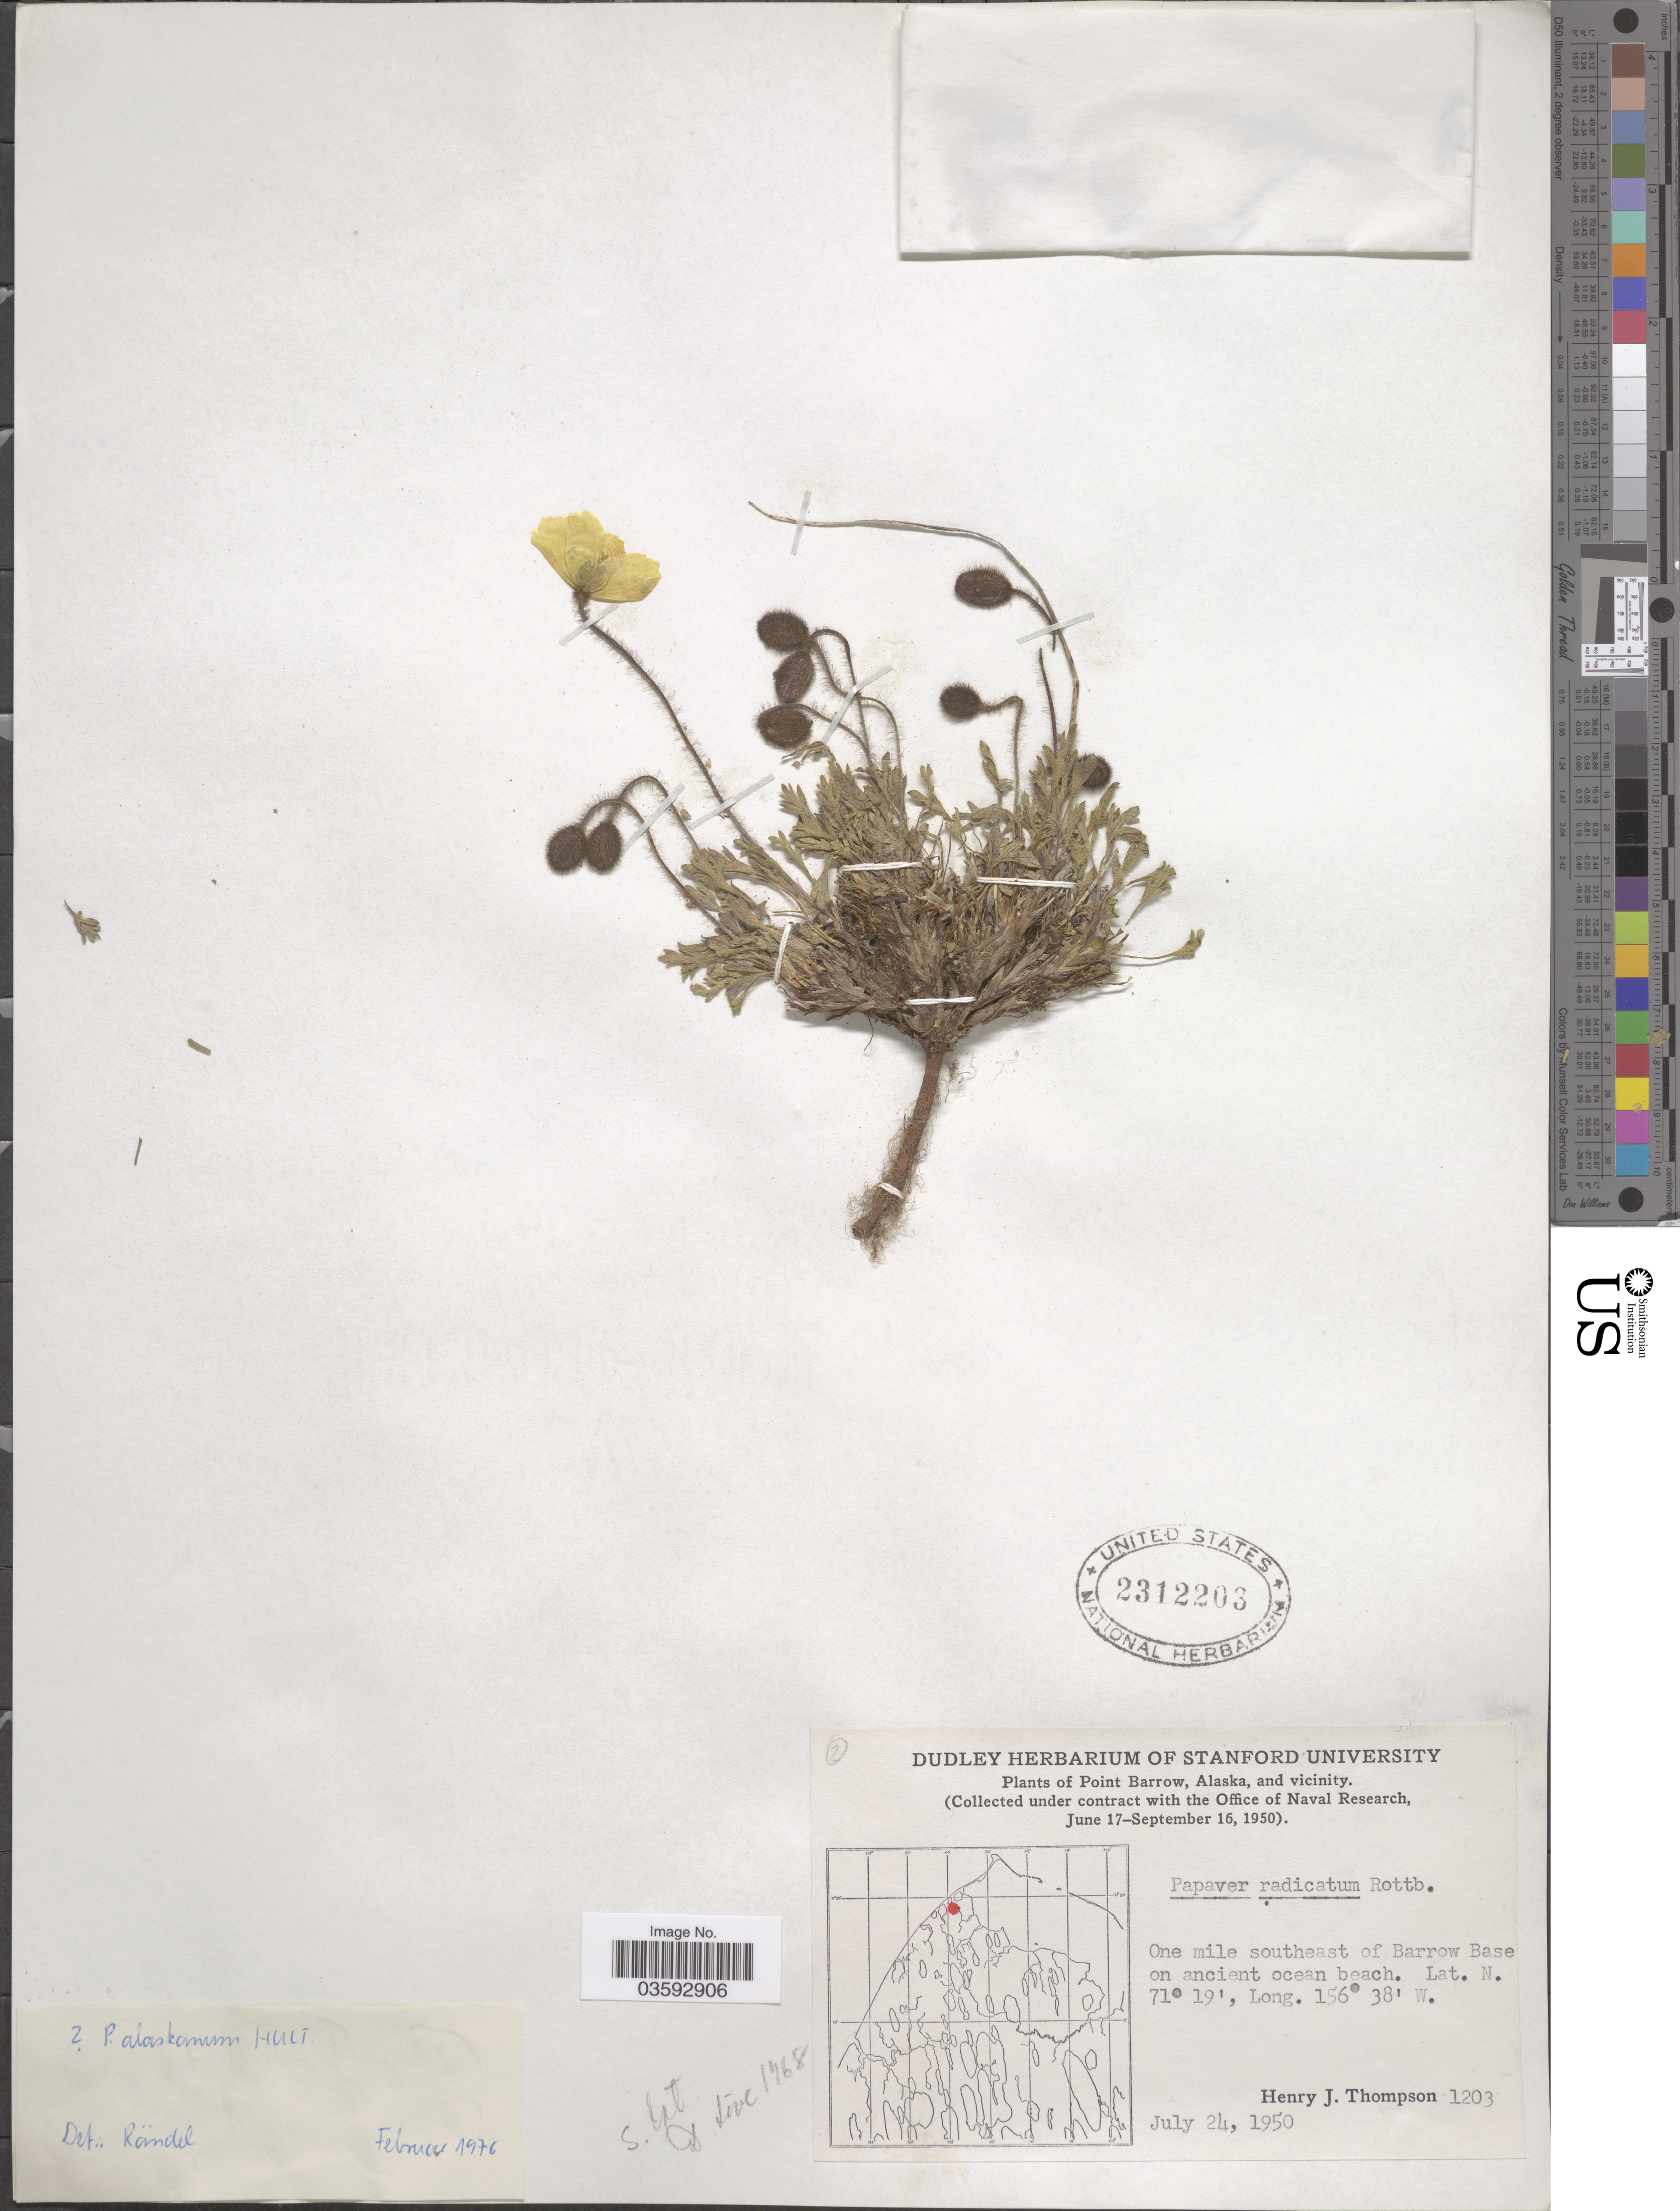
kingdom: Plantae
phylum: Tracheophyta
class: Magnoliopsida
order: Ranunculales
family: Papaveraceae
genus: Papaver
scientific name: Papaver radicatum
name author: Rottb.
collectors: H. J. Thompson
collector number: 1203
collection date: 1950-07-24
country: United States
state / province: Alaska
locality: Point Barrow, and vicinity. One mile southeast of Barrow Base on ancient ocean beach.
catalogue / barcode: US 2312203